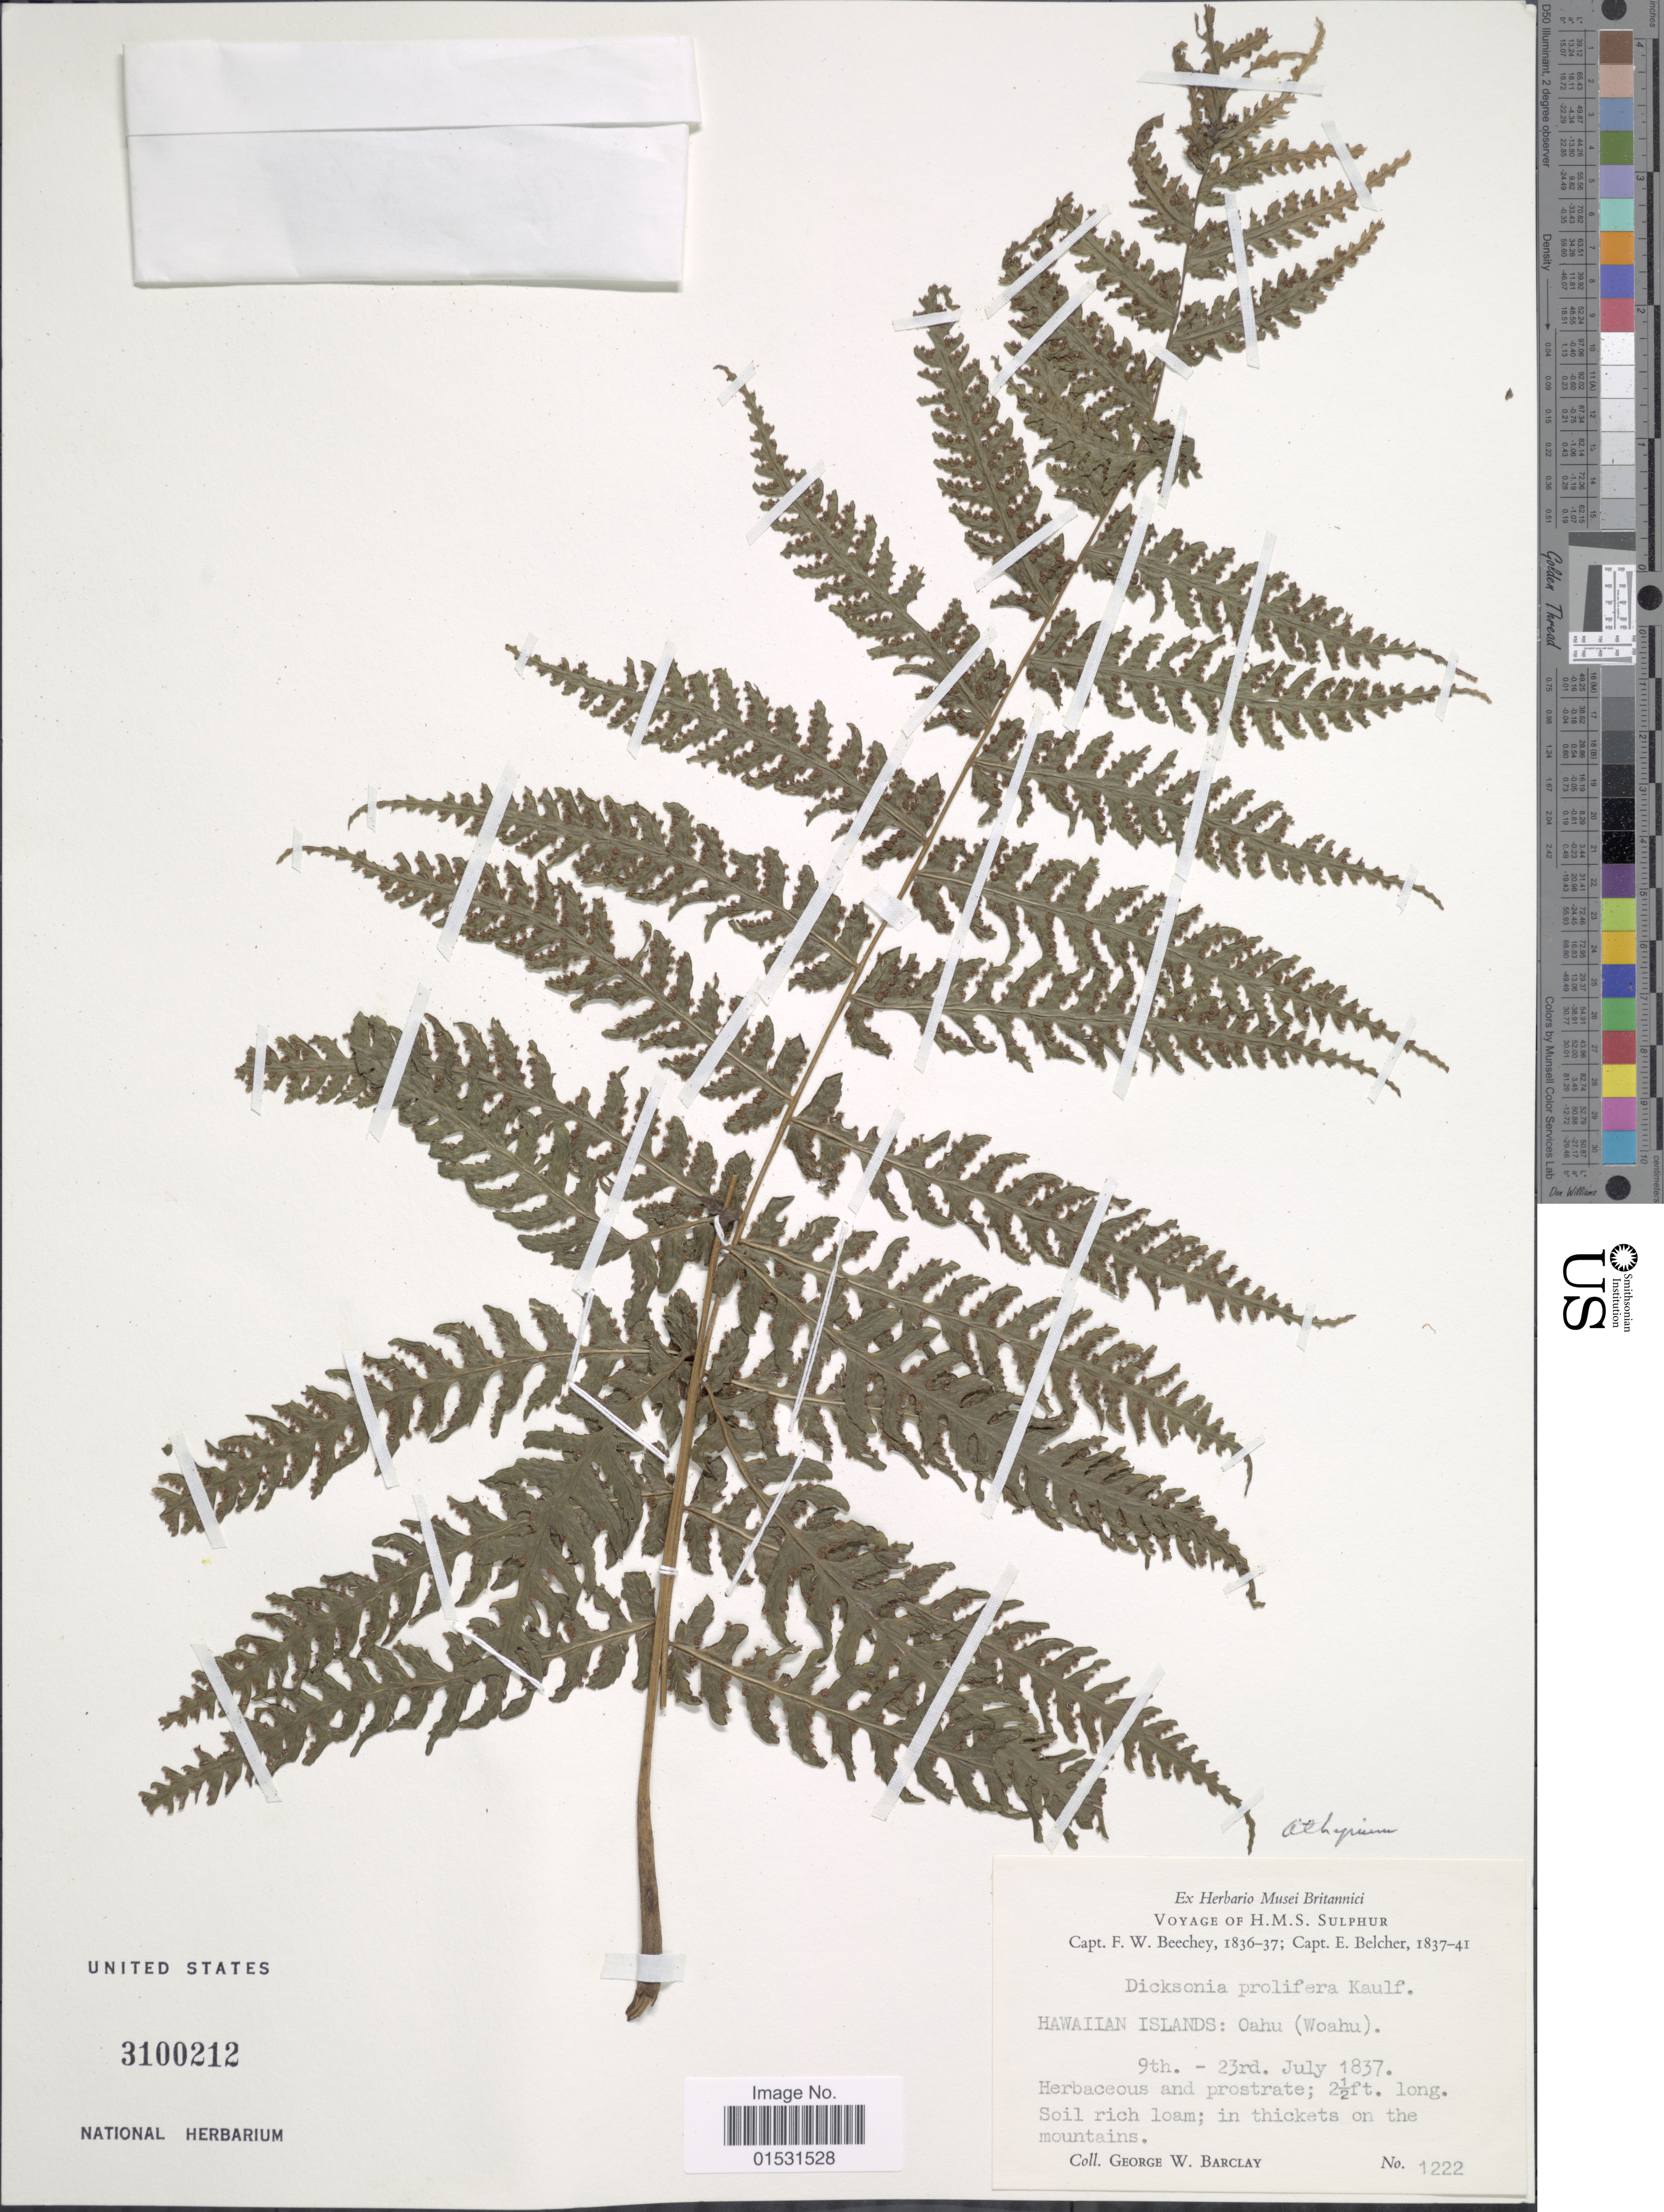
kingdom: Plantae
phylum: Tracheophyta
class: Polypodiopsida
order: Polypodiales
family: Athyriaceae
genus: Deparia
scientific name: Deparia prolifera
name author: (Kaulf.) Hook. & Grev.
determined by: Wagner, W. L., (BOT), Smithsonian Institution - National Museum of Natural History (UNITED STATES)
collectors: G. W. Barclay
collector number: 122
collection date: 1837-07-09/1837-07-23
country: United States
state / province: Hawaii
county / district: Honolulu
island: Oahu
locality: Hawaiian Islands: Oahu (Woahu).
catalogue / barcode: US 3100212